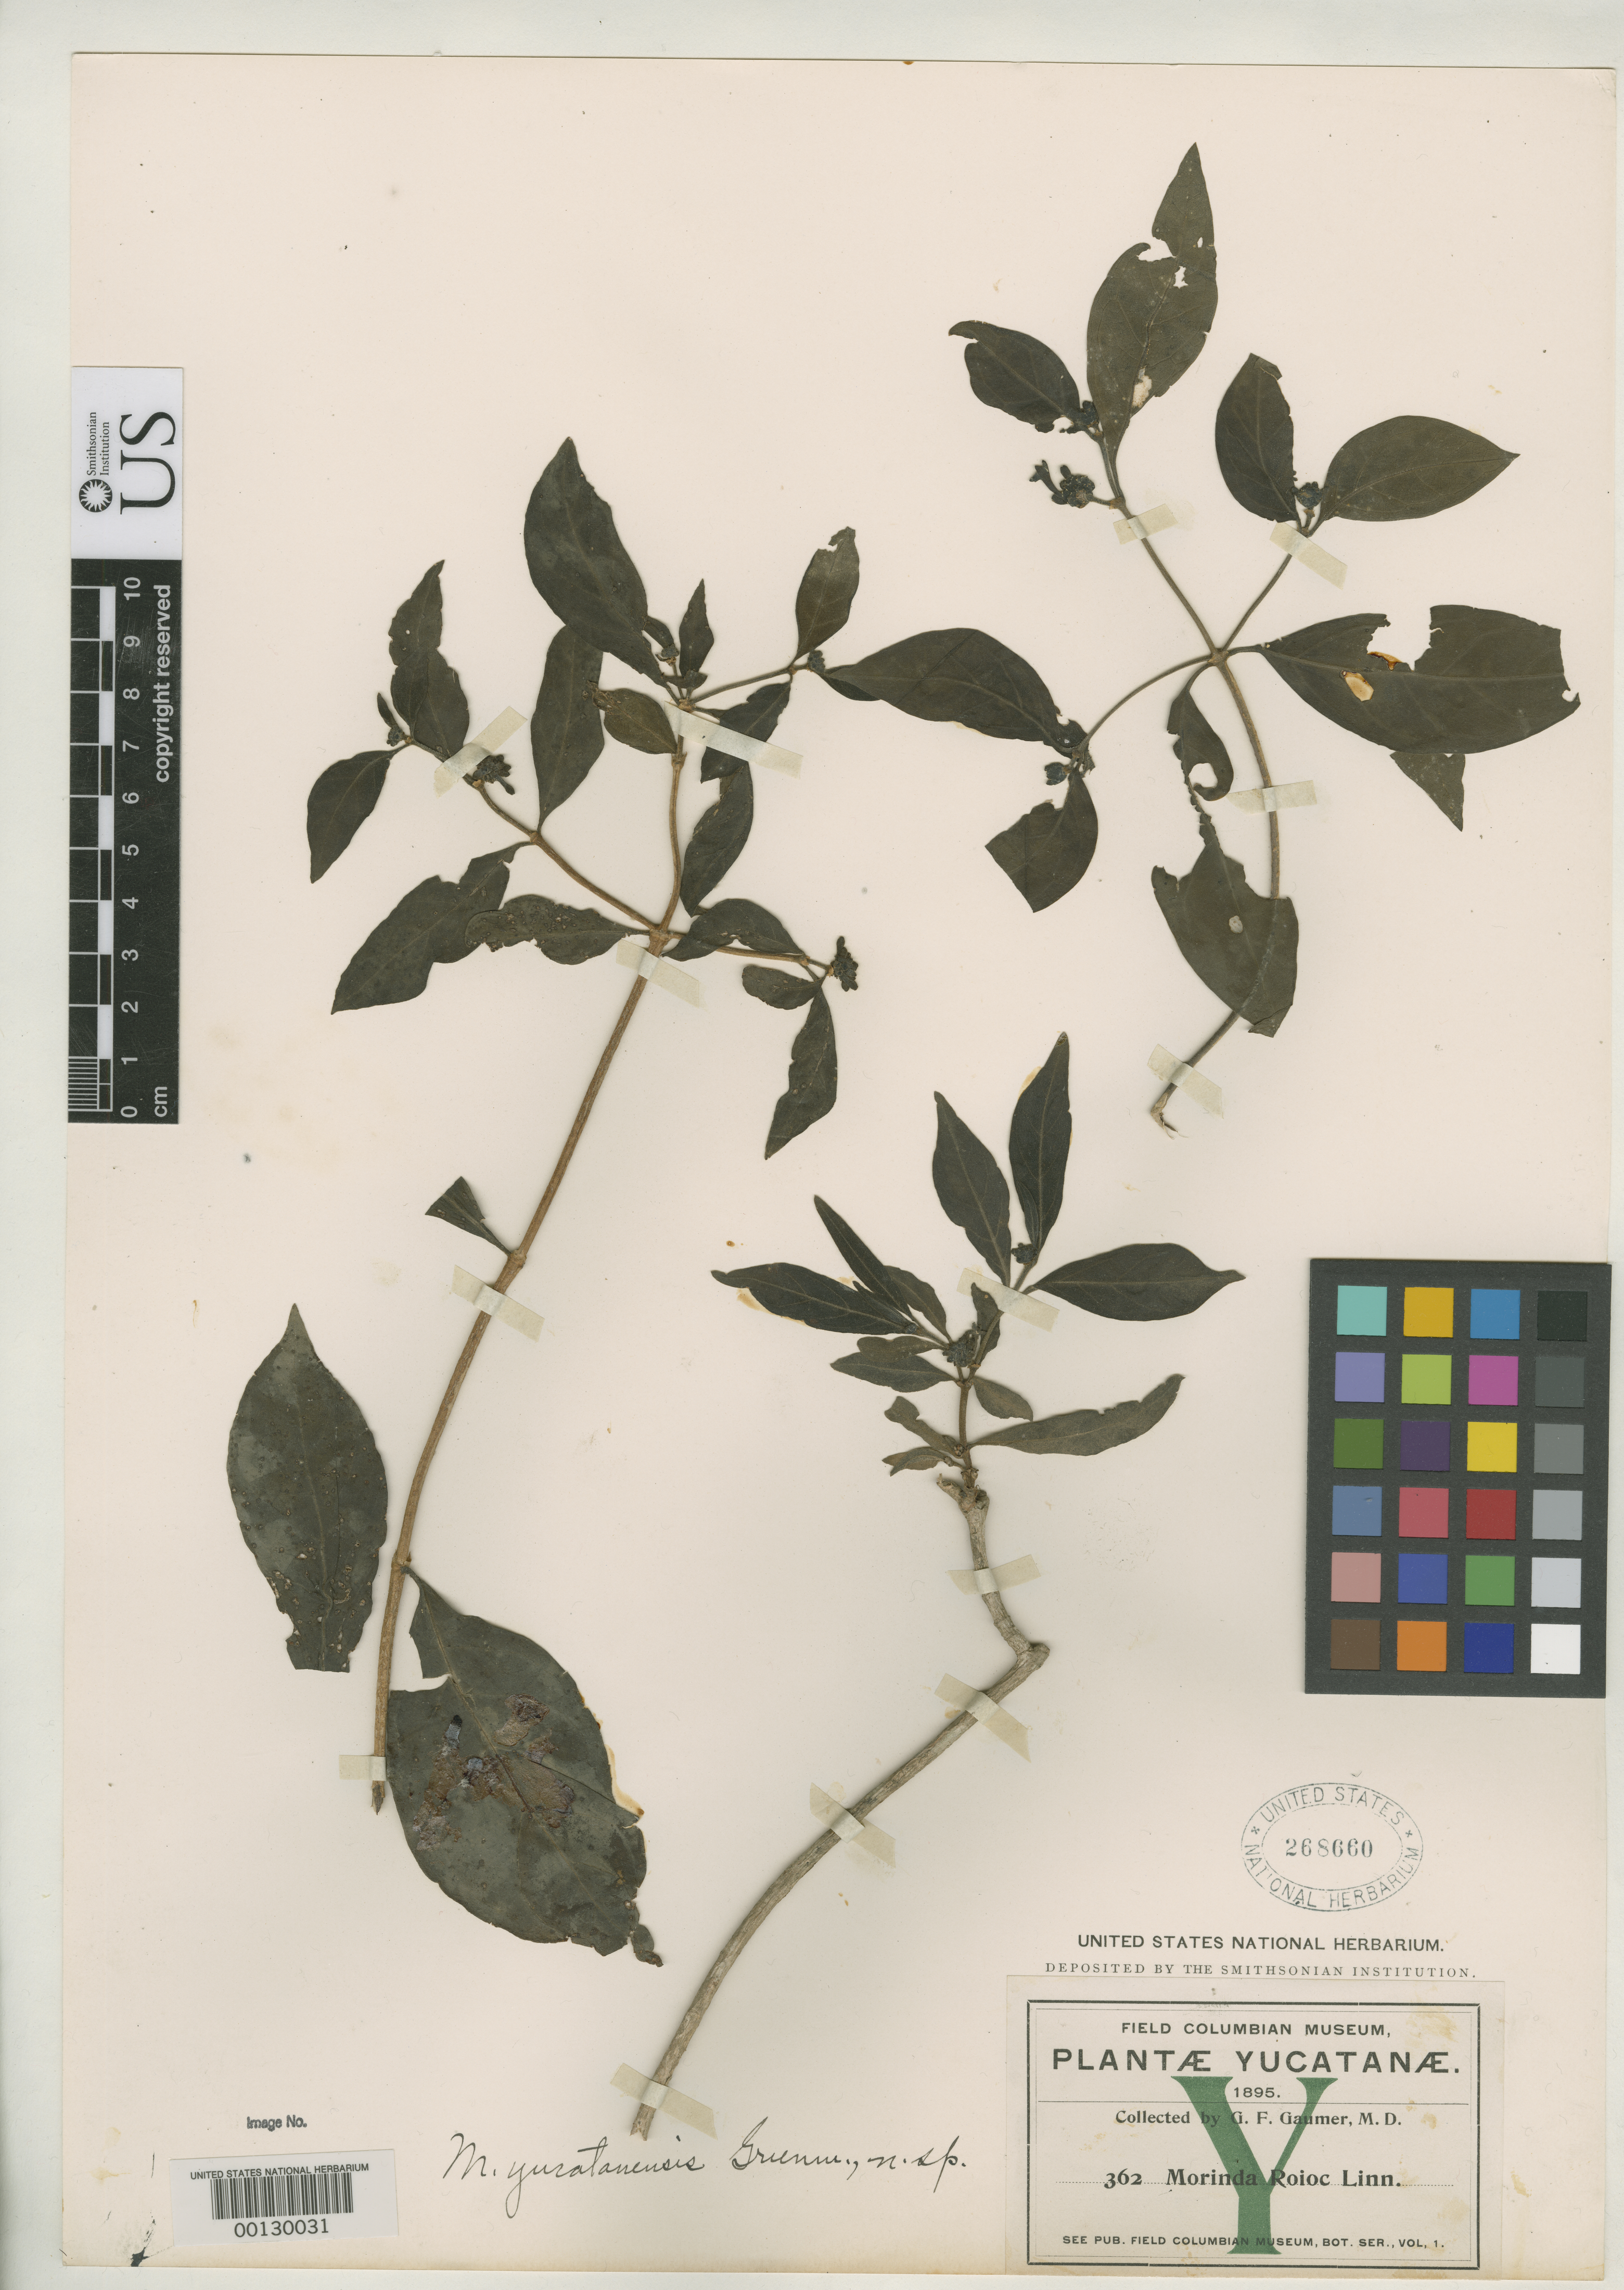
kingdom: Plantae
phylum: Tracheophyta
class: Magnoliopsida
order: Gentianales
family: Rubiaceae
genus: Morinda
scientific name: Morinda yucatanensis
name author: Greenm.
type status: Type Collection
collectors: G. F. Gaumer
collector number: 362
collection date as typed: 1895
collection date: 1895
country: Mexico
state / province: Yucatán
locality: Izamal.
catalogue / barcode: US 268660